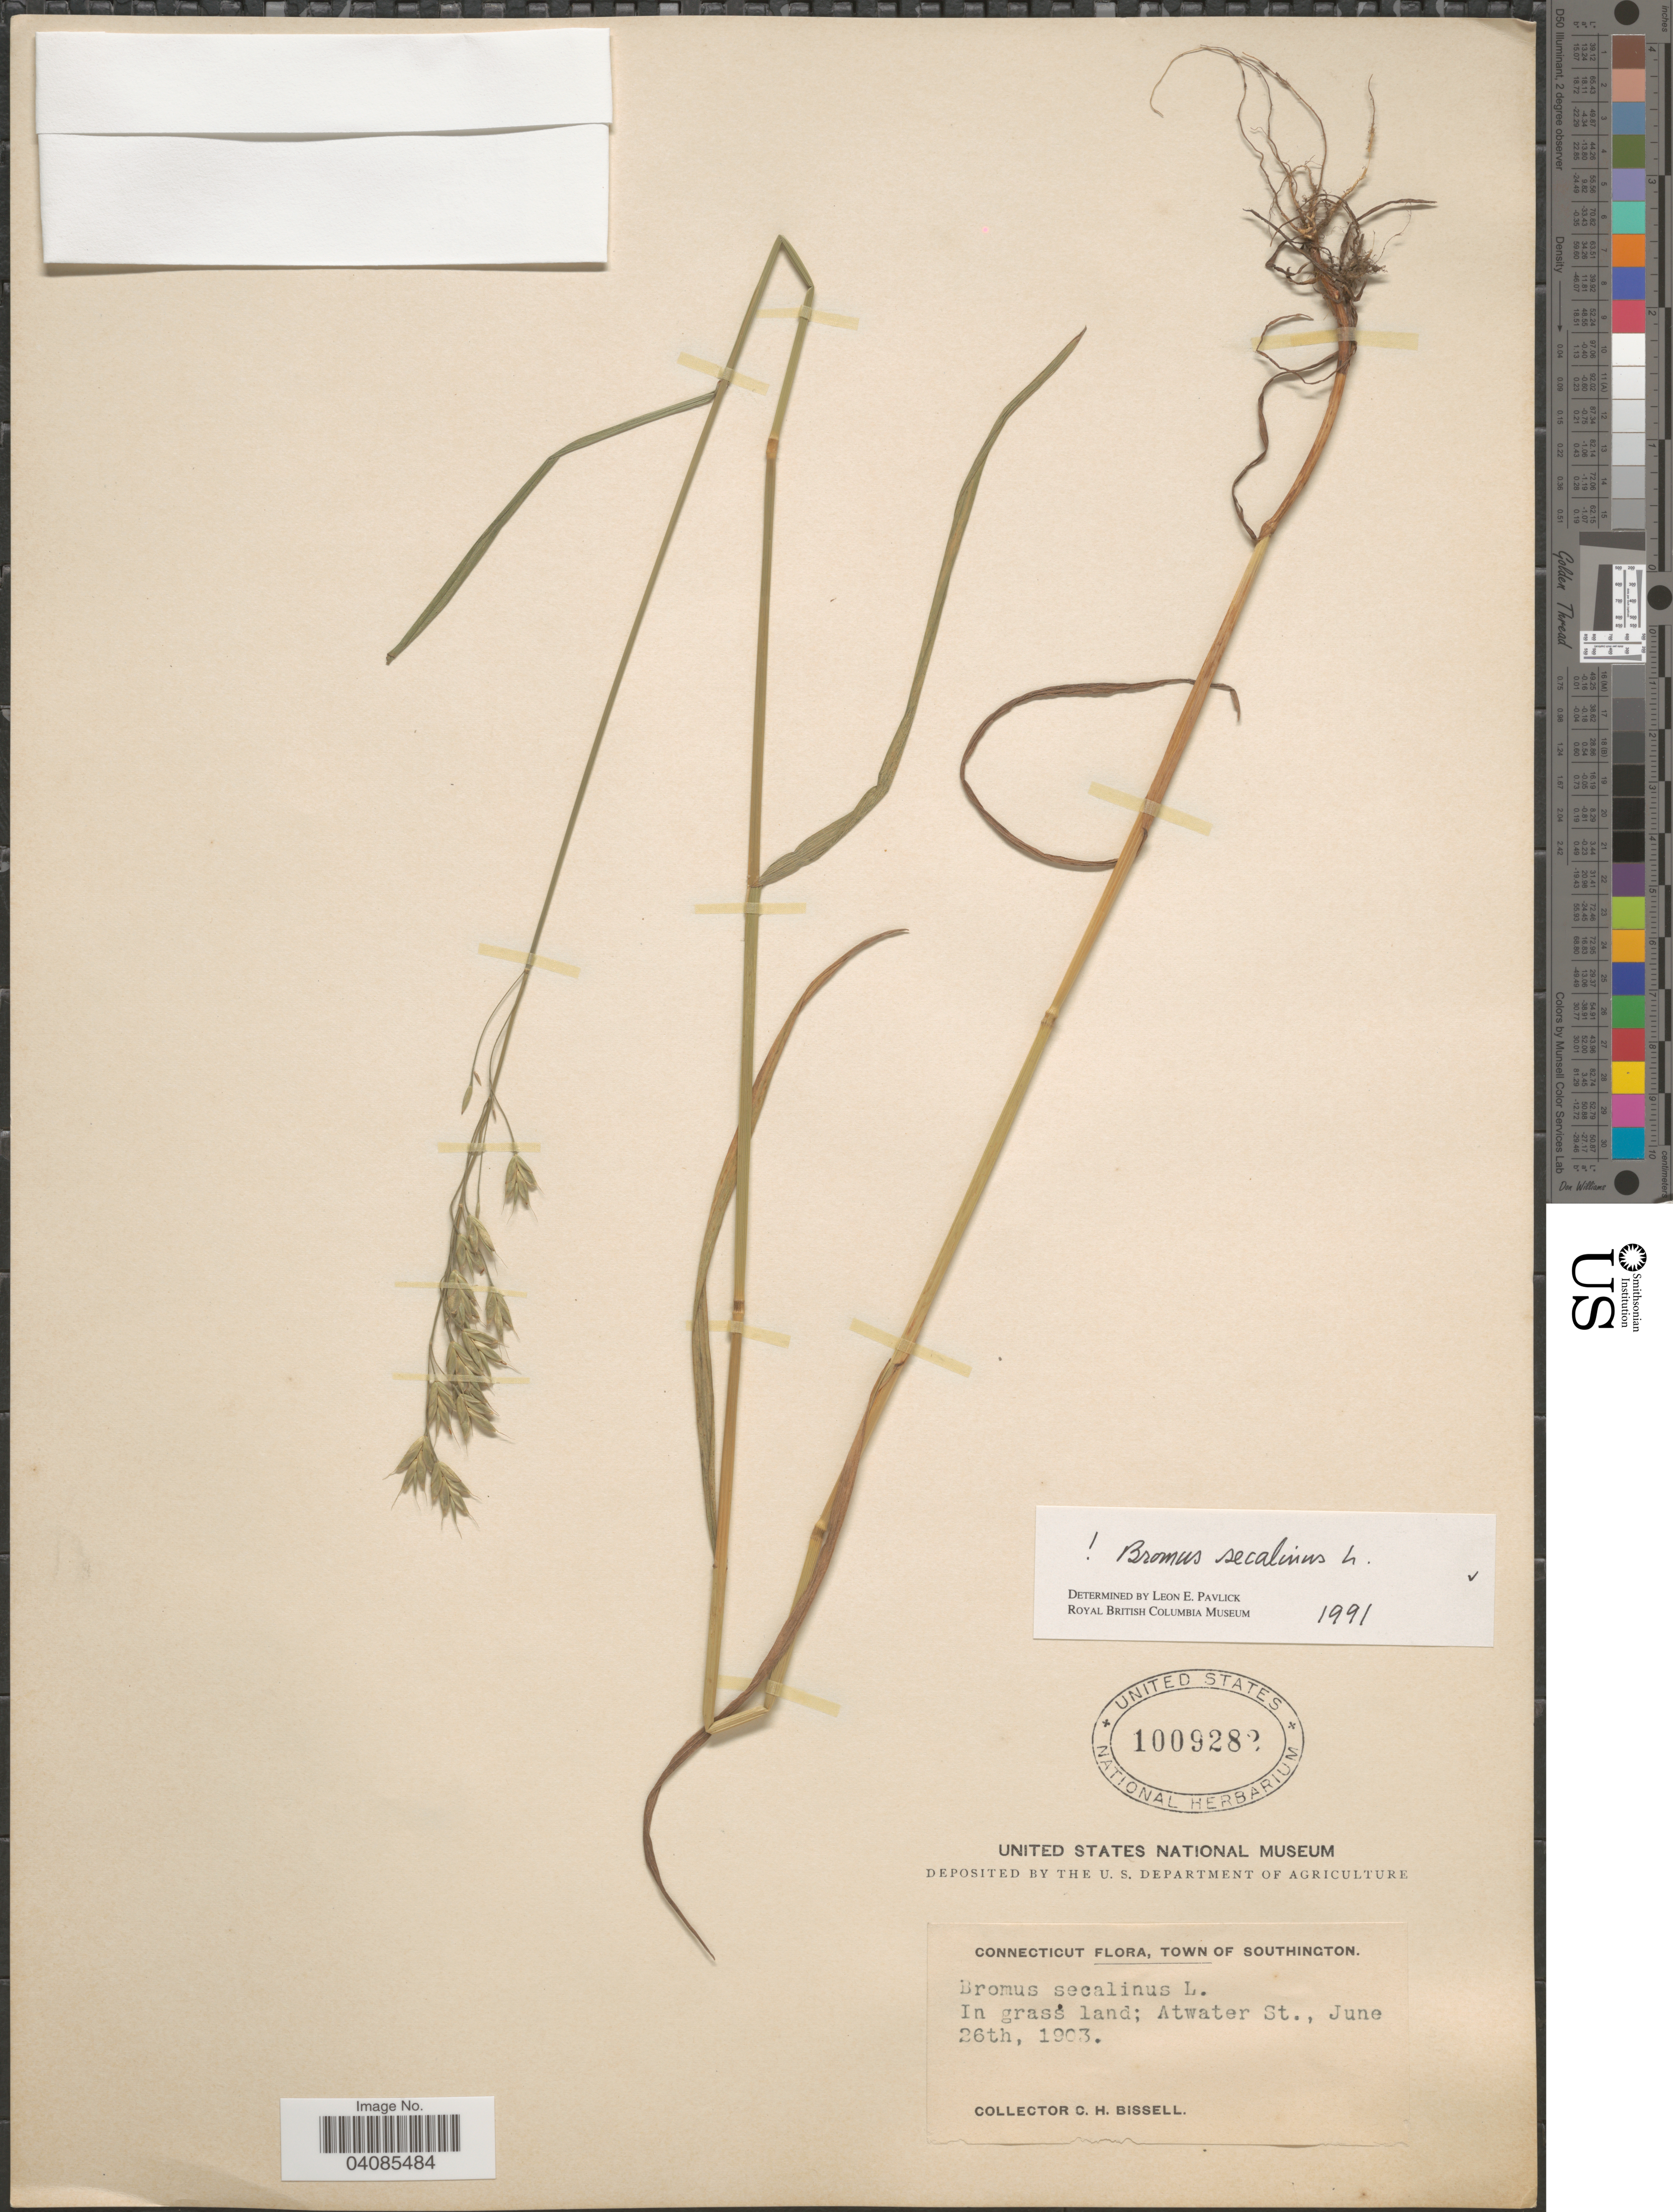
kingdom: Plantae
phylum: Tracheophyta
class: Liliopsida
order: Poales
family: Poaceae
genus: Bromus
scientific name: Bromus secalinus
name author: L.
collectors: C. Bissell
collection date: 1903-06-26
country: United States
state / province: Connecticut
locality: Town of Southington. In grass land; Atwater St.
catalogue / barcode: US 1009282